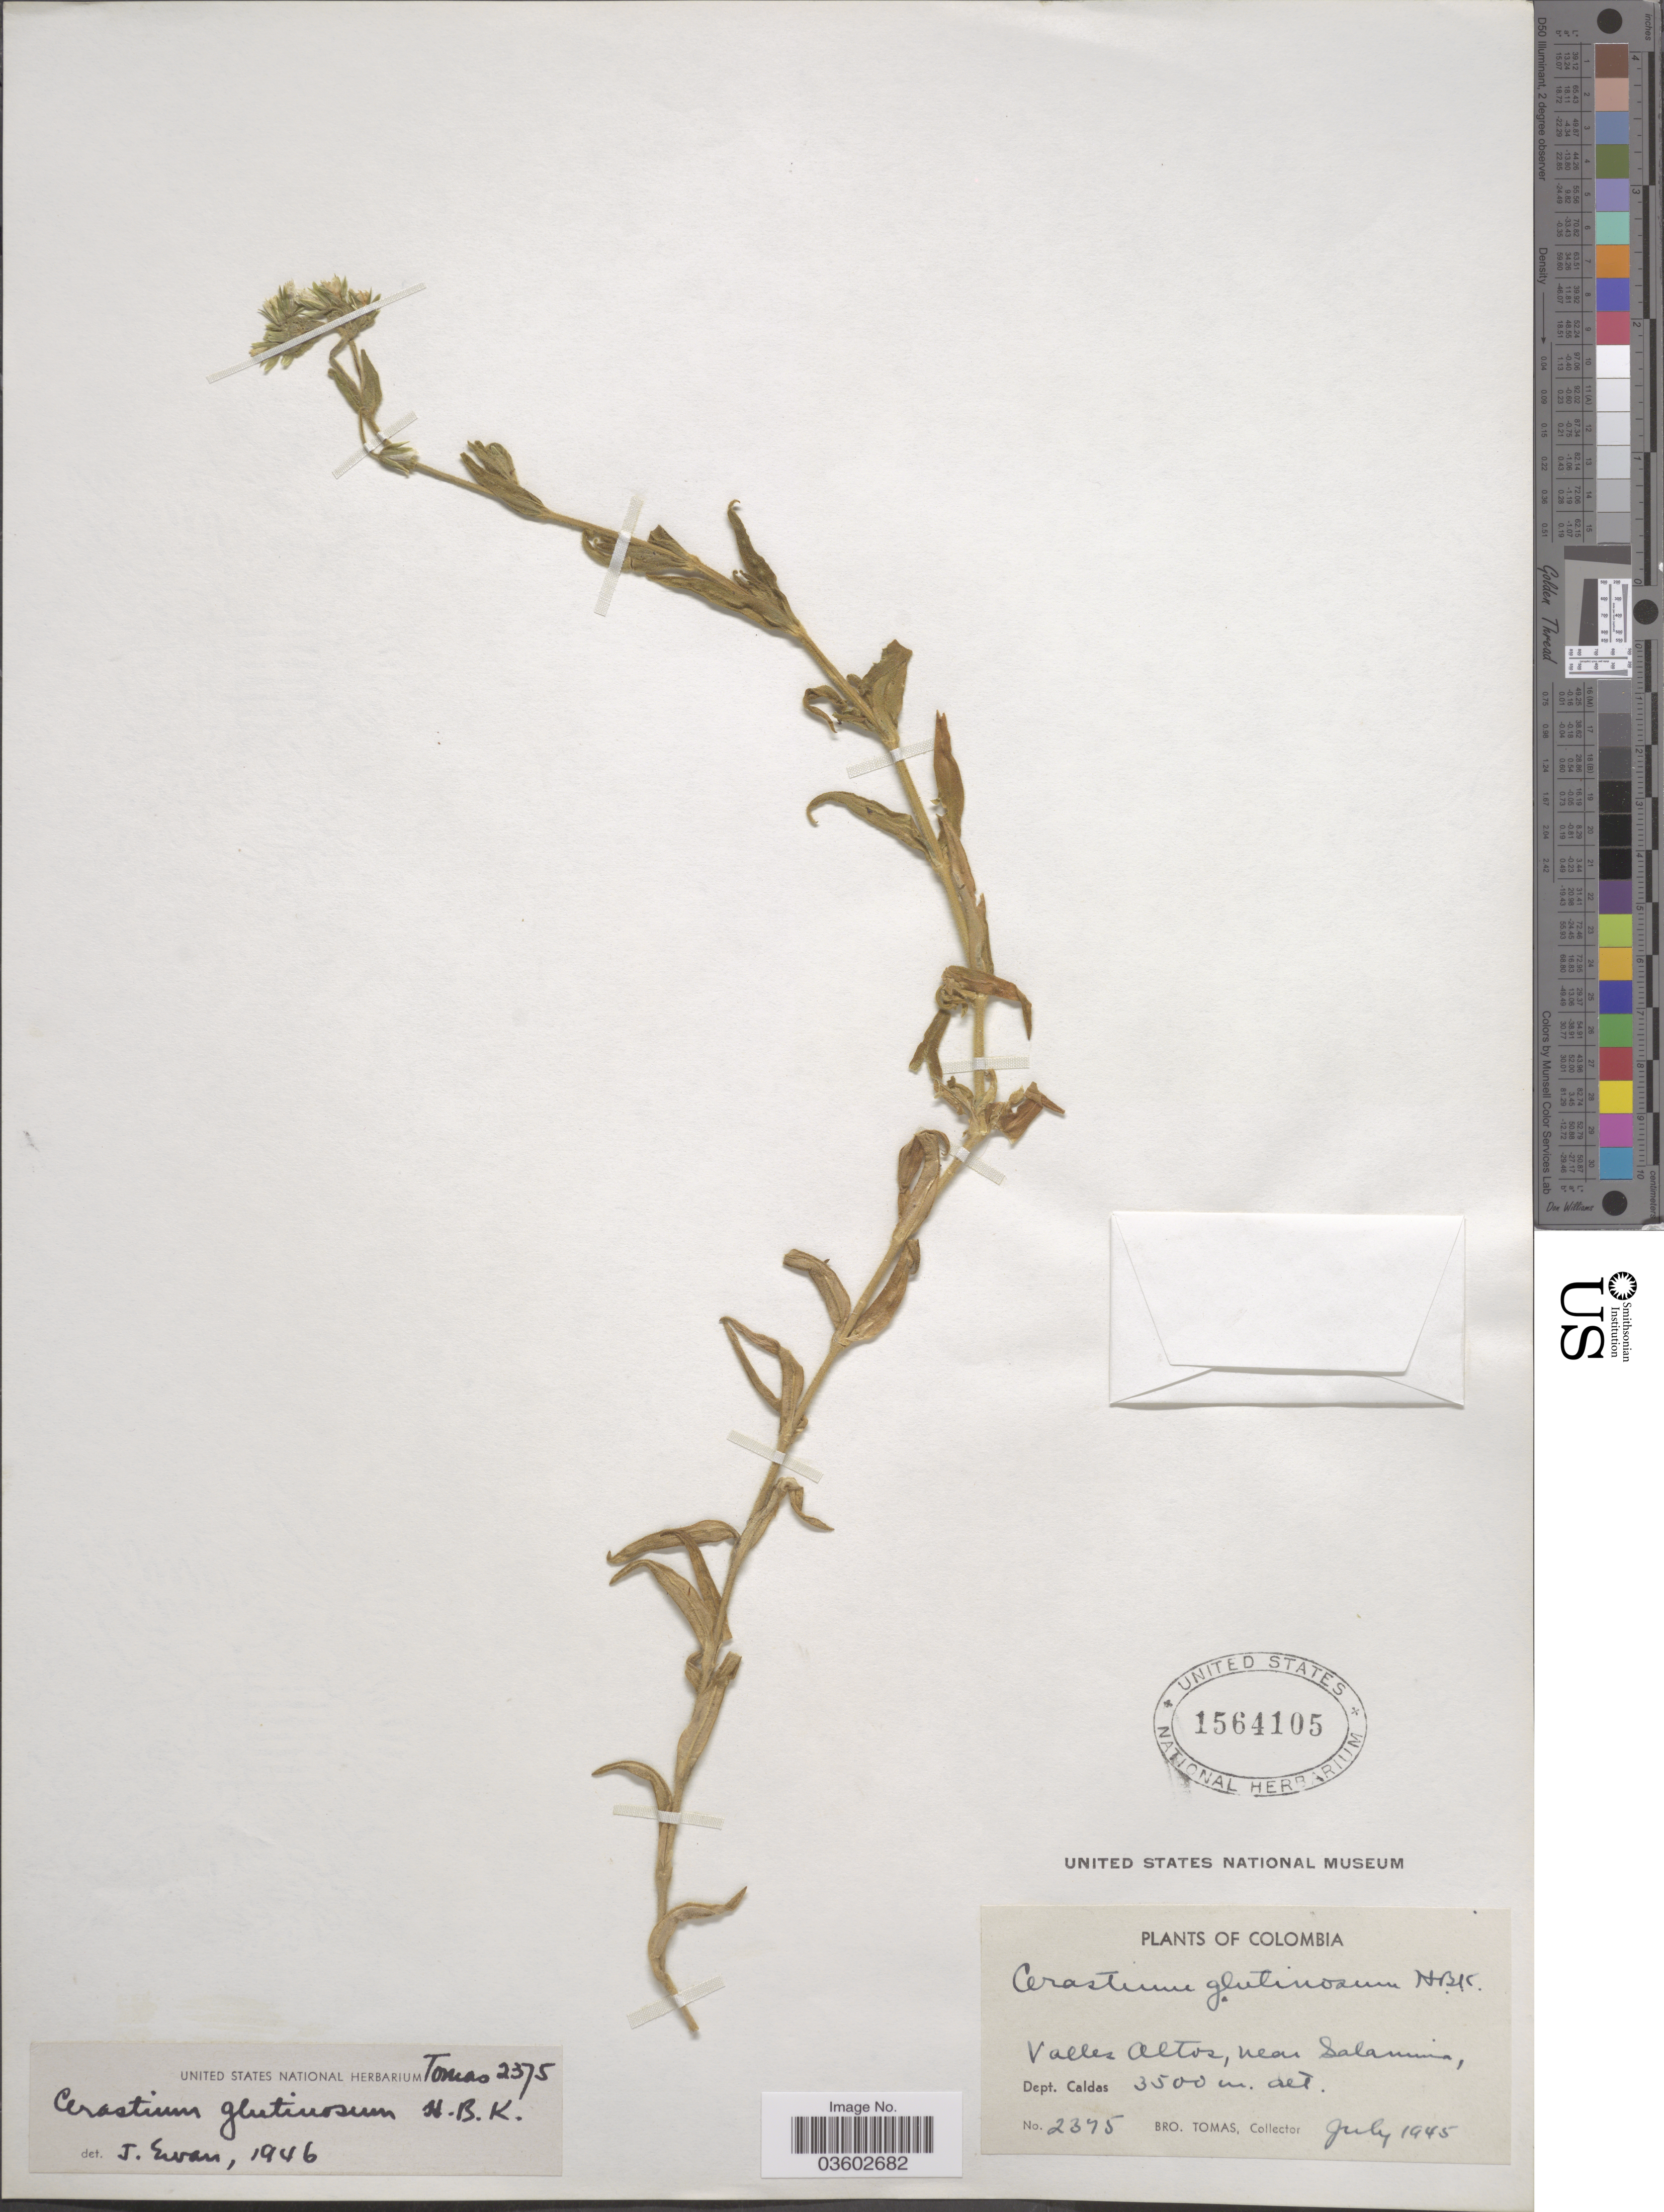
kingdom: Plantae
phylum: Tracheophyta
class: Magnoliopsida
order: Caryophyllales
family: Caryophyllaceae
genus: Cerastium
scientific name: Cerastium kunthii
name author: Briq.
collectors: B. Tomas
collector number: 2345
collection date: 1945-07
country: Colombia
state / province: Caldas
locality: Valles Altos, near Salamina, Dept. Caldas.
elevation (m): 3500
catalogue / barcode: US 1564105